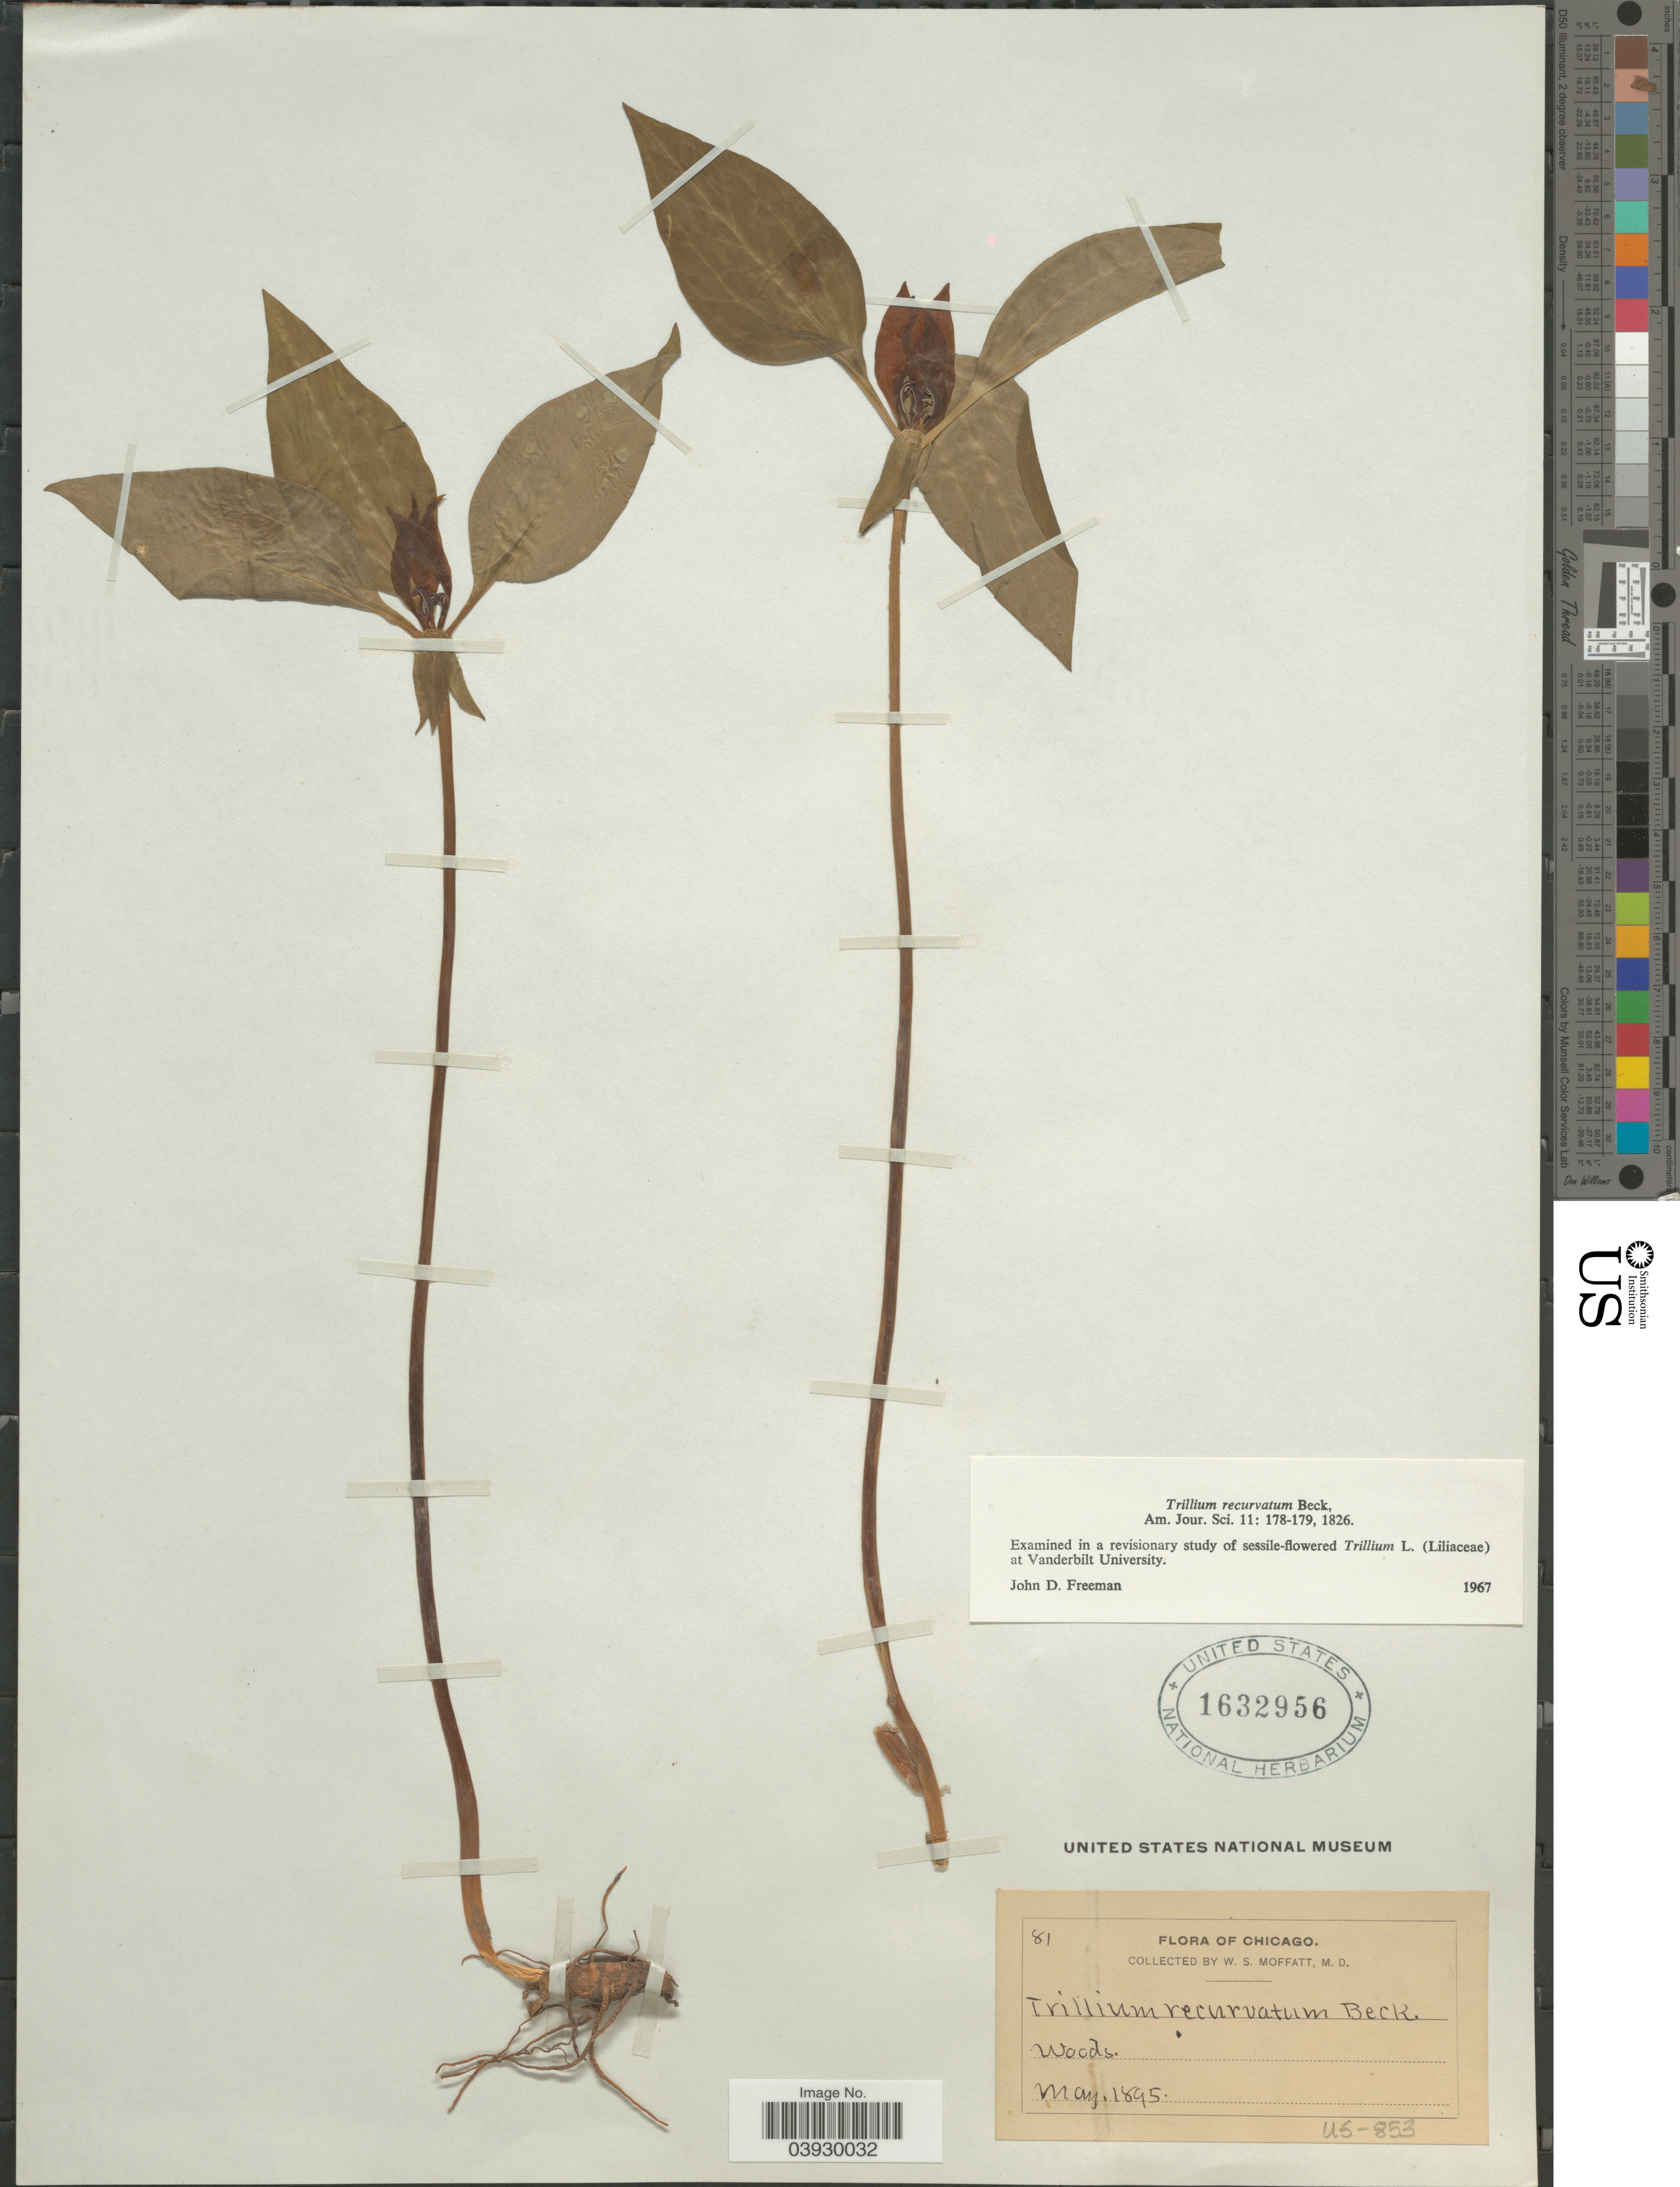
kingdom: Plantae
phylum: Tracheophyta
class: Liliopsida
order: Liliales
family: Melanthiaceae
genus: Trillium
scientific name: Trillium recurvatum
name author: L.C. Beck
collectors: W. Moffatt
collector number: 81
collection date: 1895-05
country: United States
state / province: Illinois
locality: Chicago.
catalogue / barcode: US 1632965